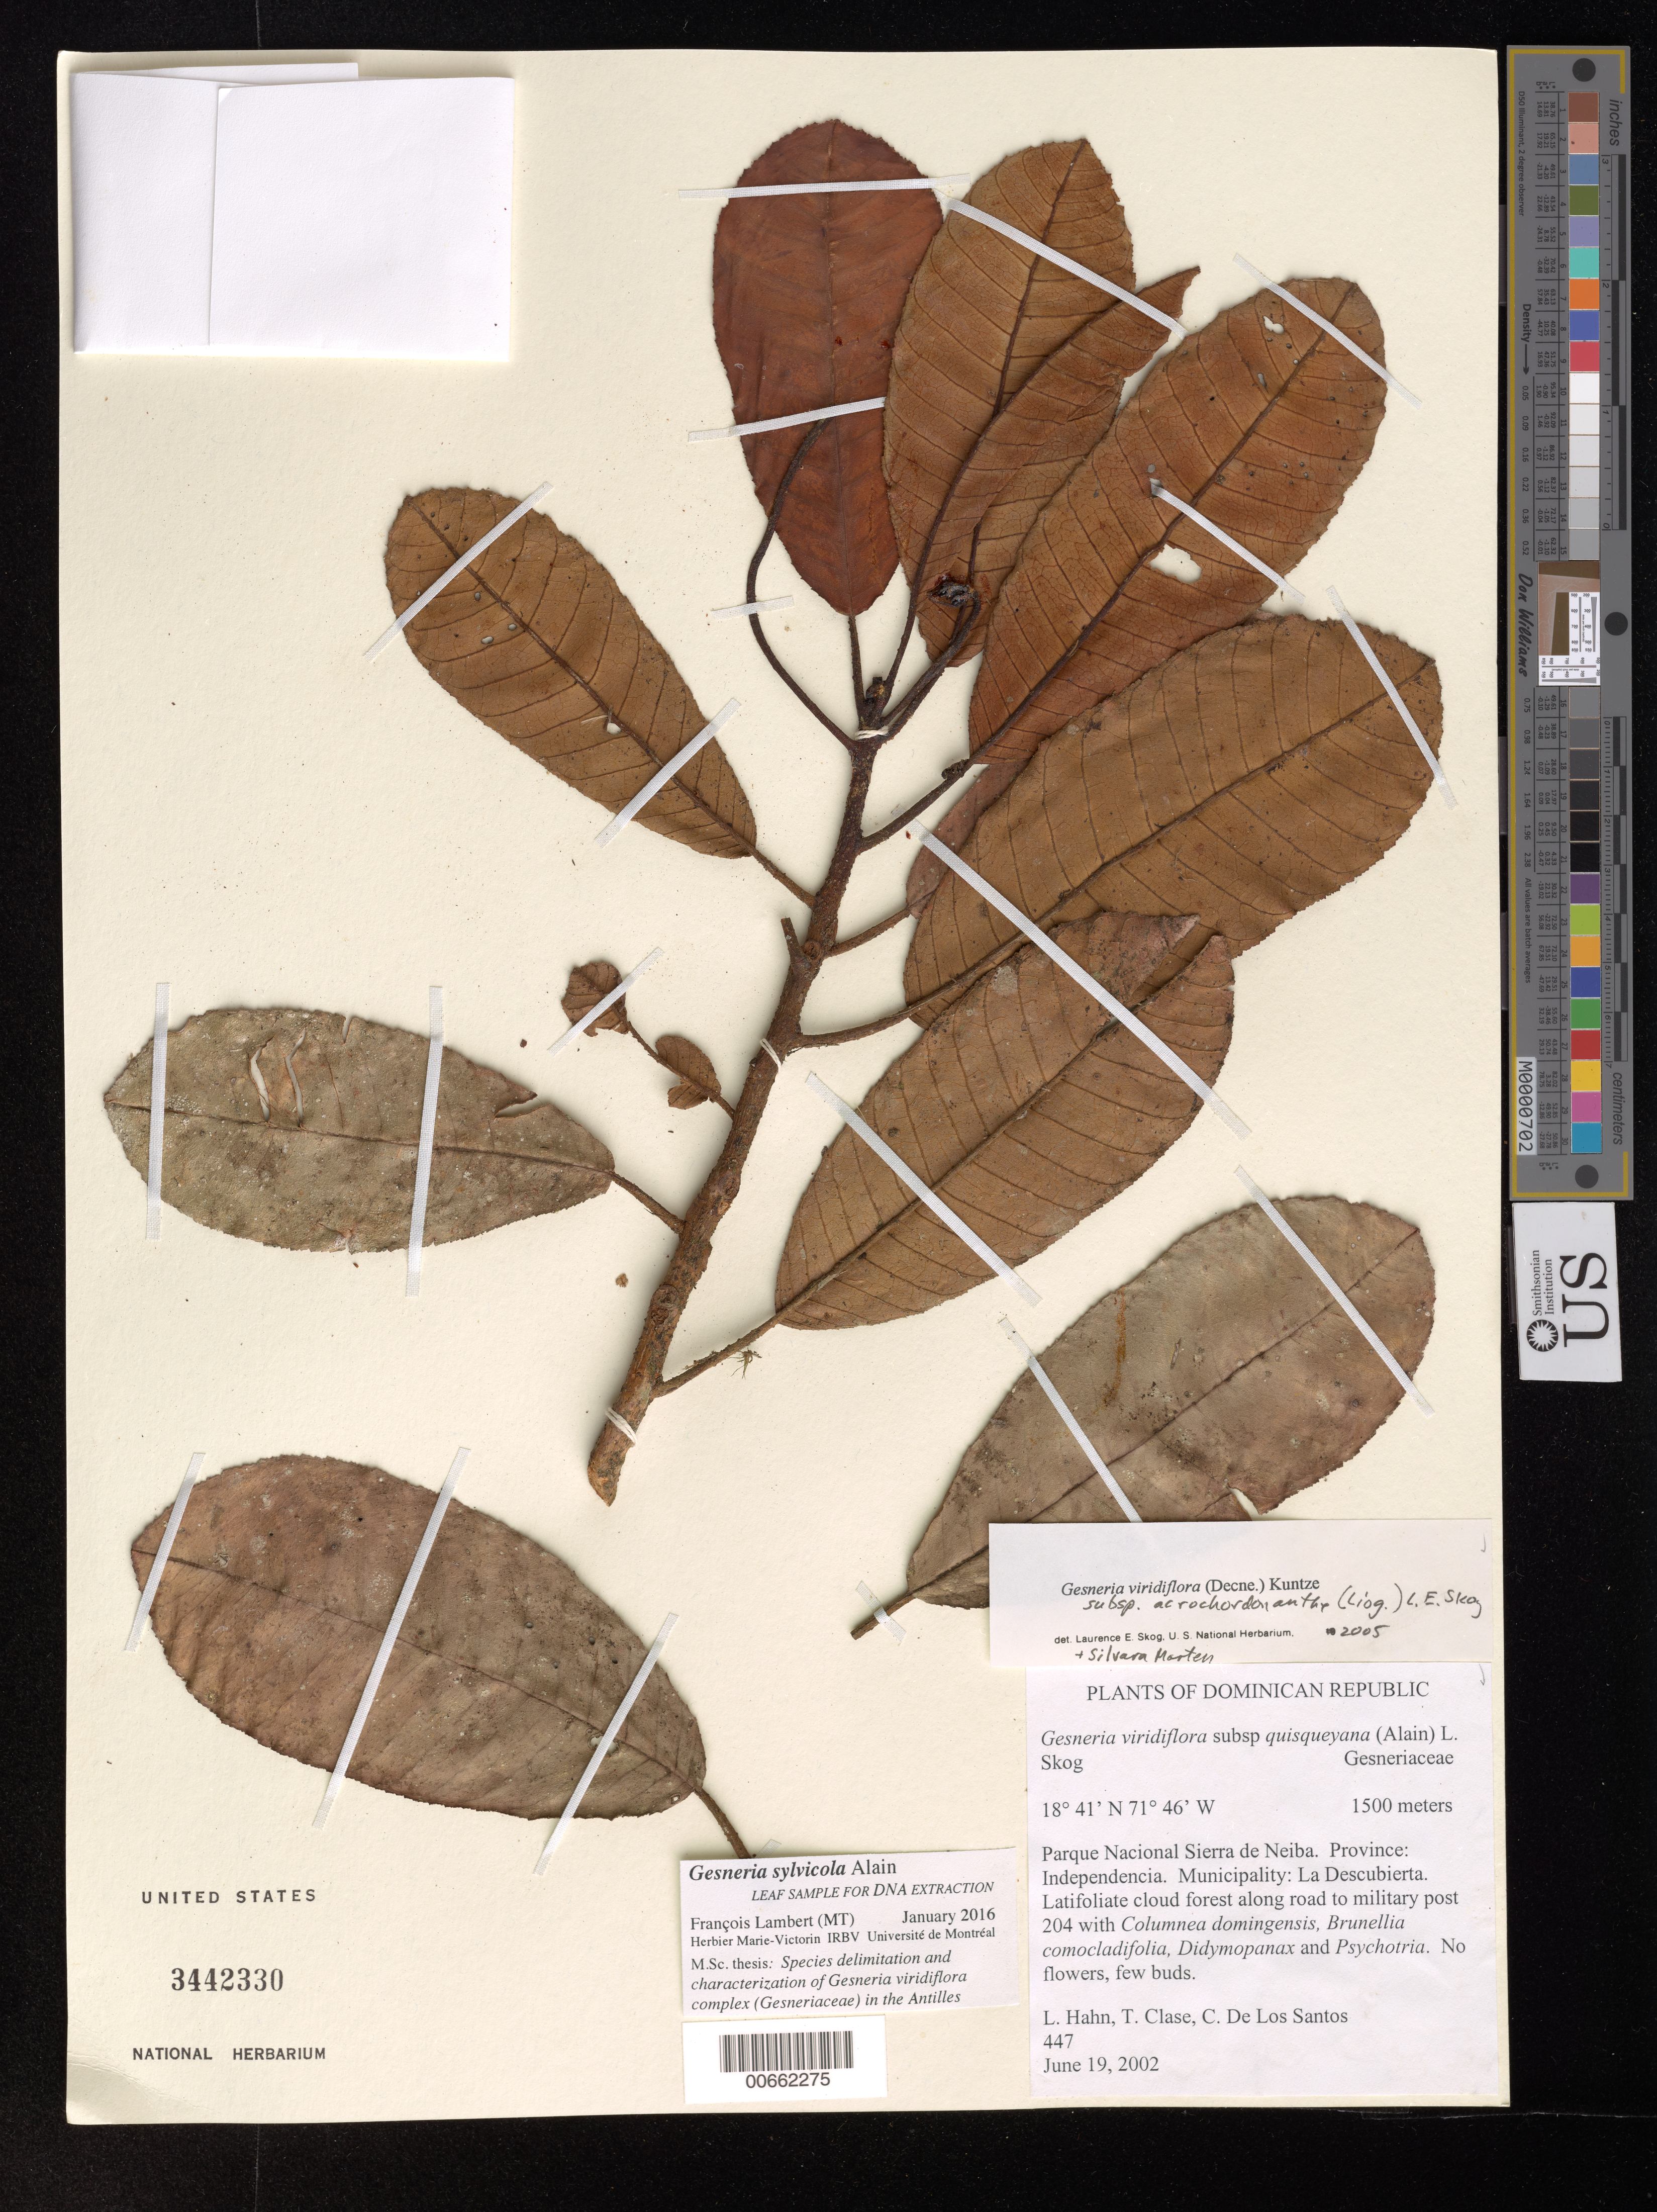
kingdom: Plantae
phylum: Tracheophyta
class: Magnoliopsida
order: Lamiales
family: Gesneriaceae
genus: Gesneria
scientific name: Gesneria sylvicola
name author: Alain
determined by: Lambert, Francois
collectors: L. Hahn, T. Clase & C. De Los Santos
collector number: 447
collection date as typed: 19 Jun 2002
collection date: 2002-06-19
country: Dominican Republic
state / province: Independencia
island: Hispaniola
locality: Parque Nacional Sierra de Neiba. Province: Independencia. Municipality: La Descubierta. Along road to military post 204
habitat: Latifoliate cloud forest along road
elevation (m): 1500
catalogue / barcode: US 3442330